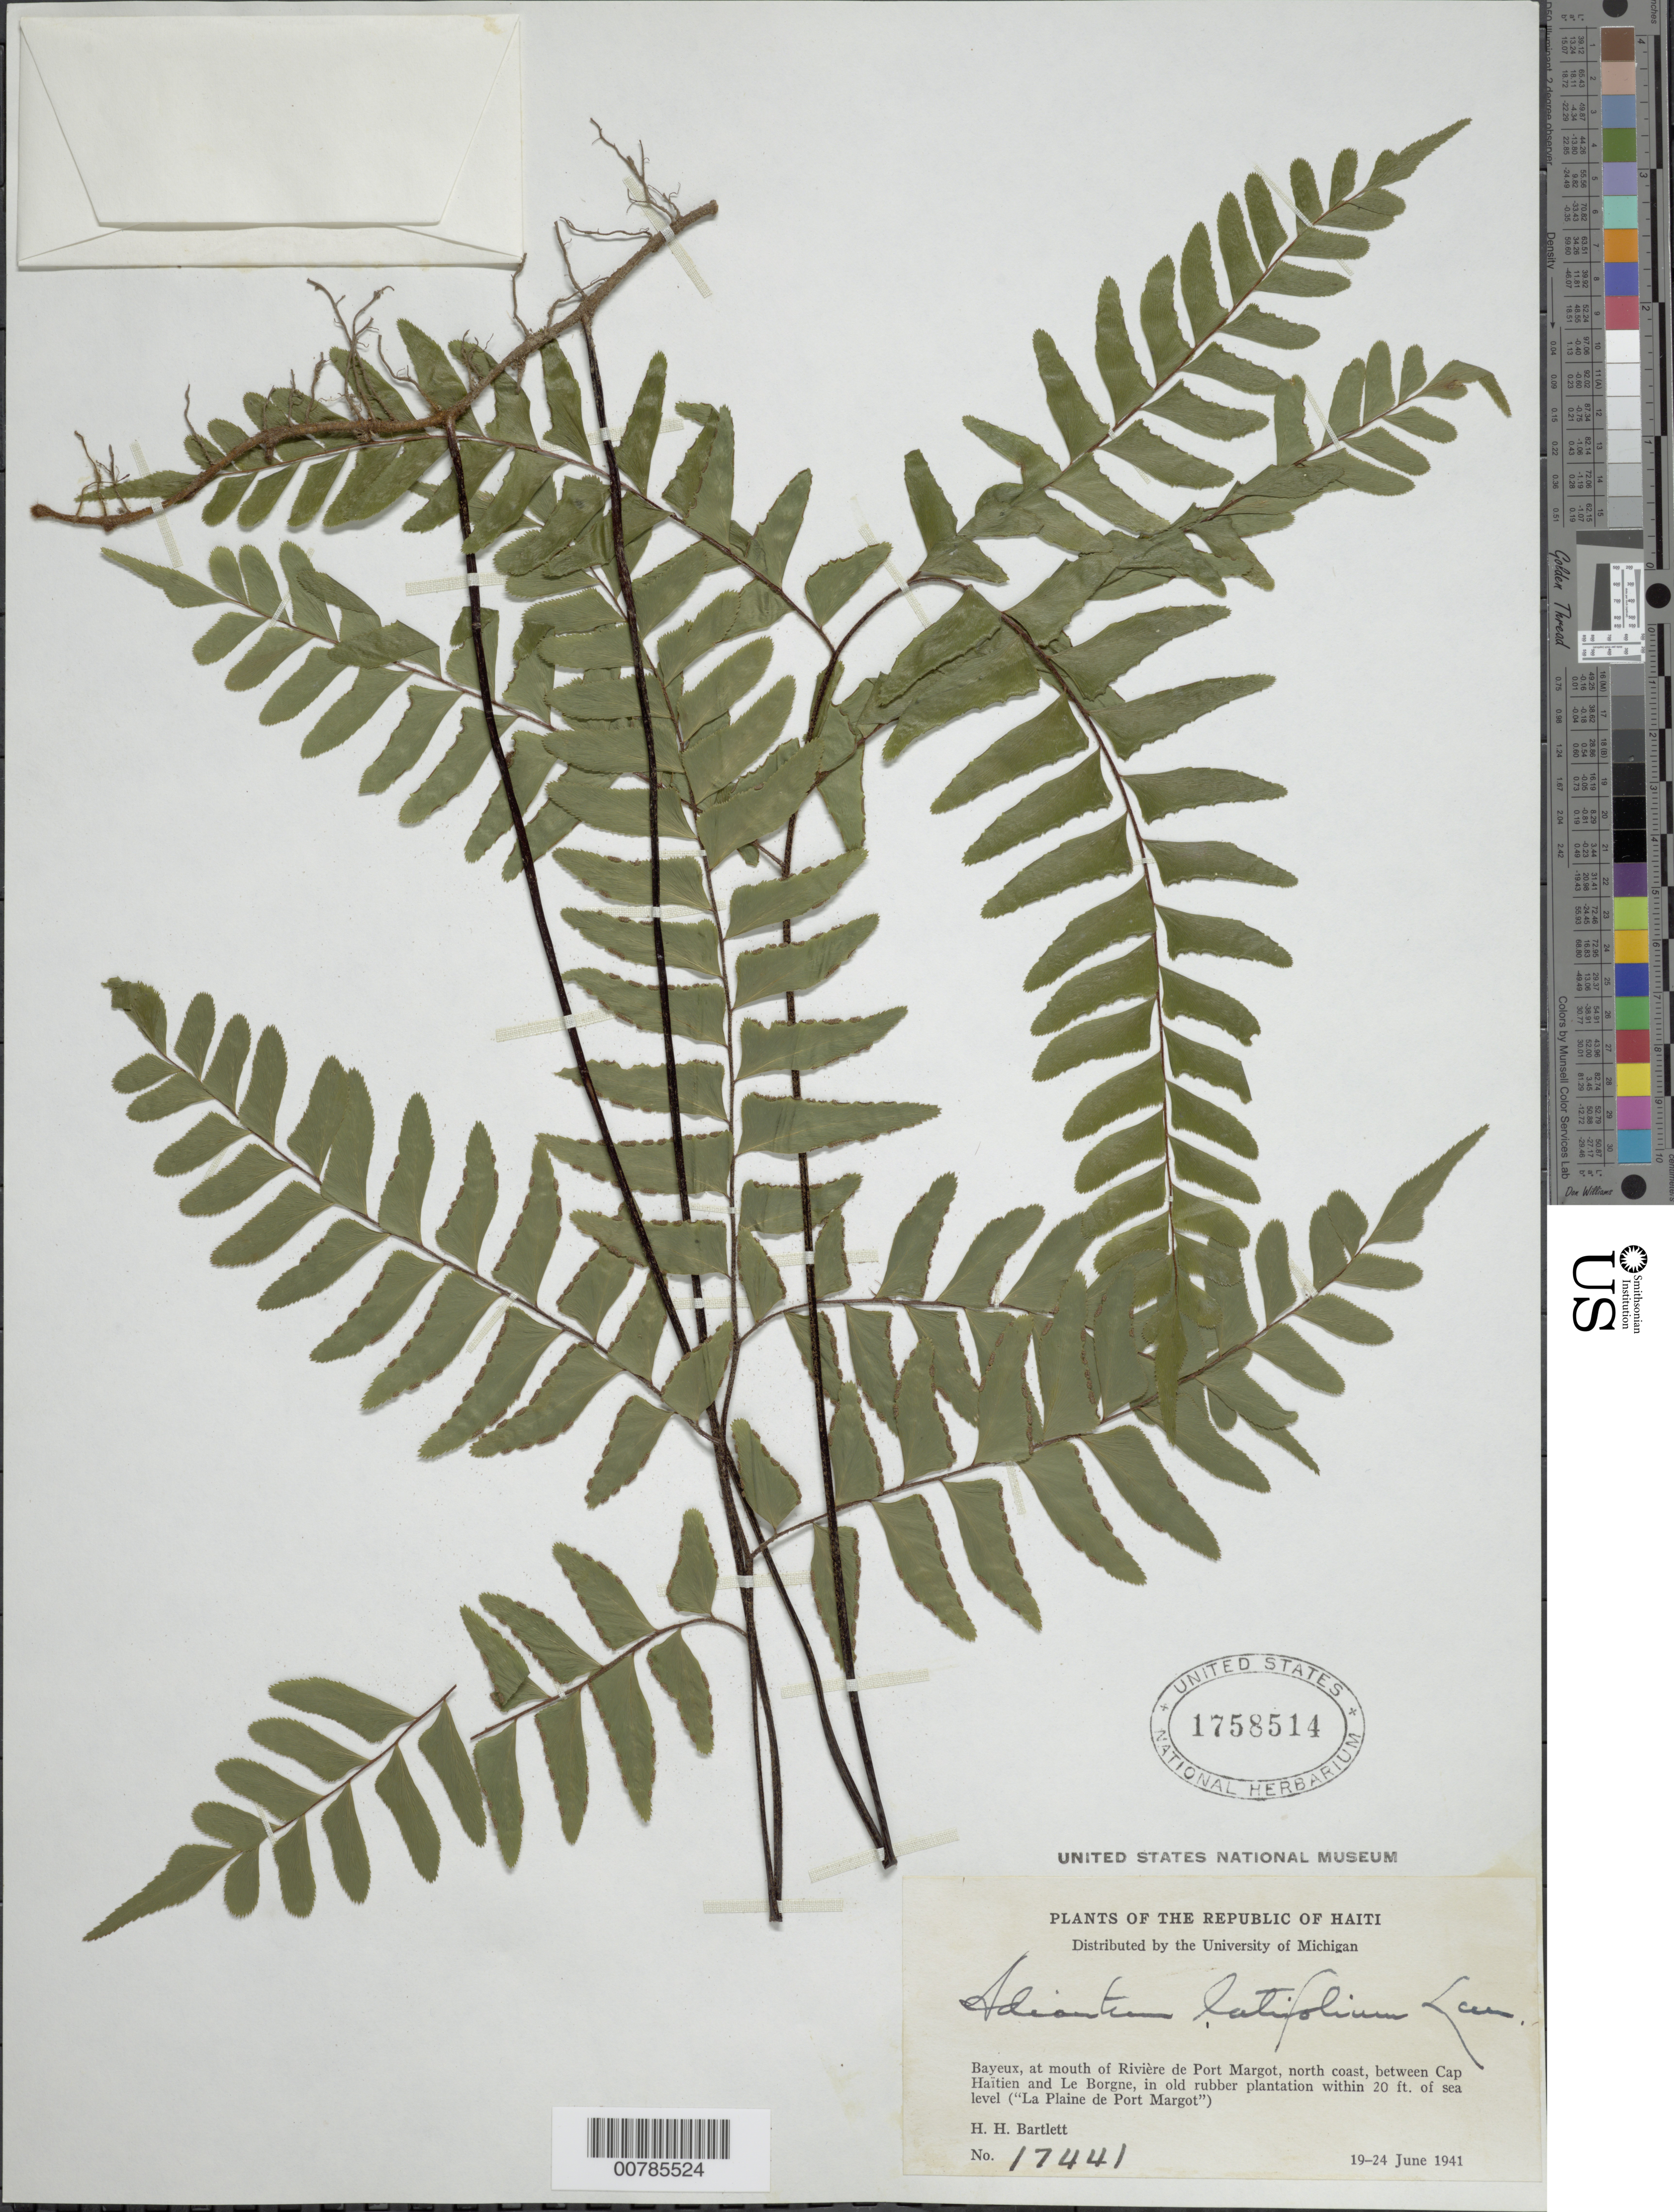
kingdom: Plantae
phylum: Tracheophyta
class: Polypodiopsida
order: Polypodiales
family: Pteridaceae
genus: Adiantum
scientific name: Adiantum latifolium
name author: Lam.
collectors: H. H. Bartlett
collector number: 17441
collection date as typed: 19 Jun 1941 24 Jun 1941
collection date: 1941-06-19/1941-06-24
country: Haiti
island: Hispaniola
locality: Bayeux, at mouth of Riv. de Port Margot, N coast, between Cap Haitien and Le Borgne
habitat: In old rubber plantation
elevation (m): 6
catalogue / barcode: US 1758514